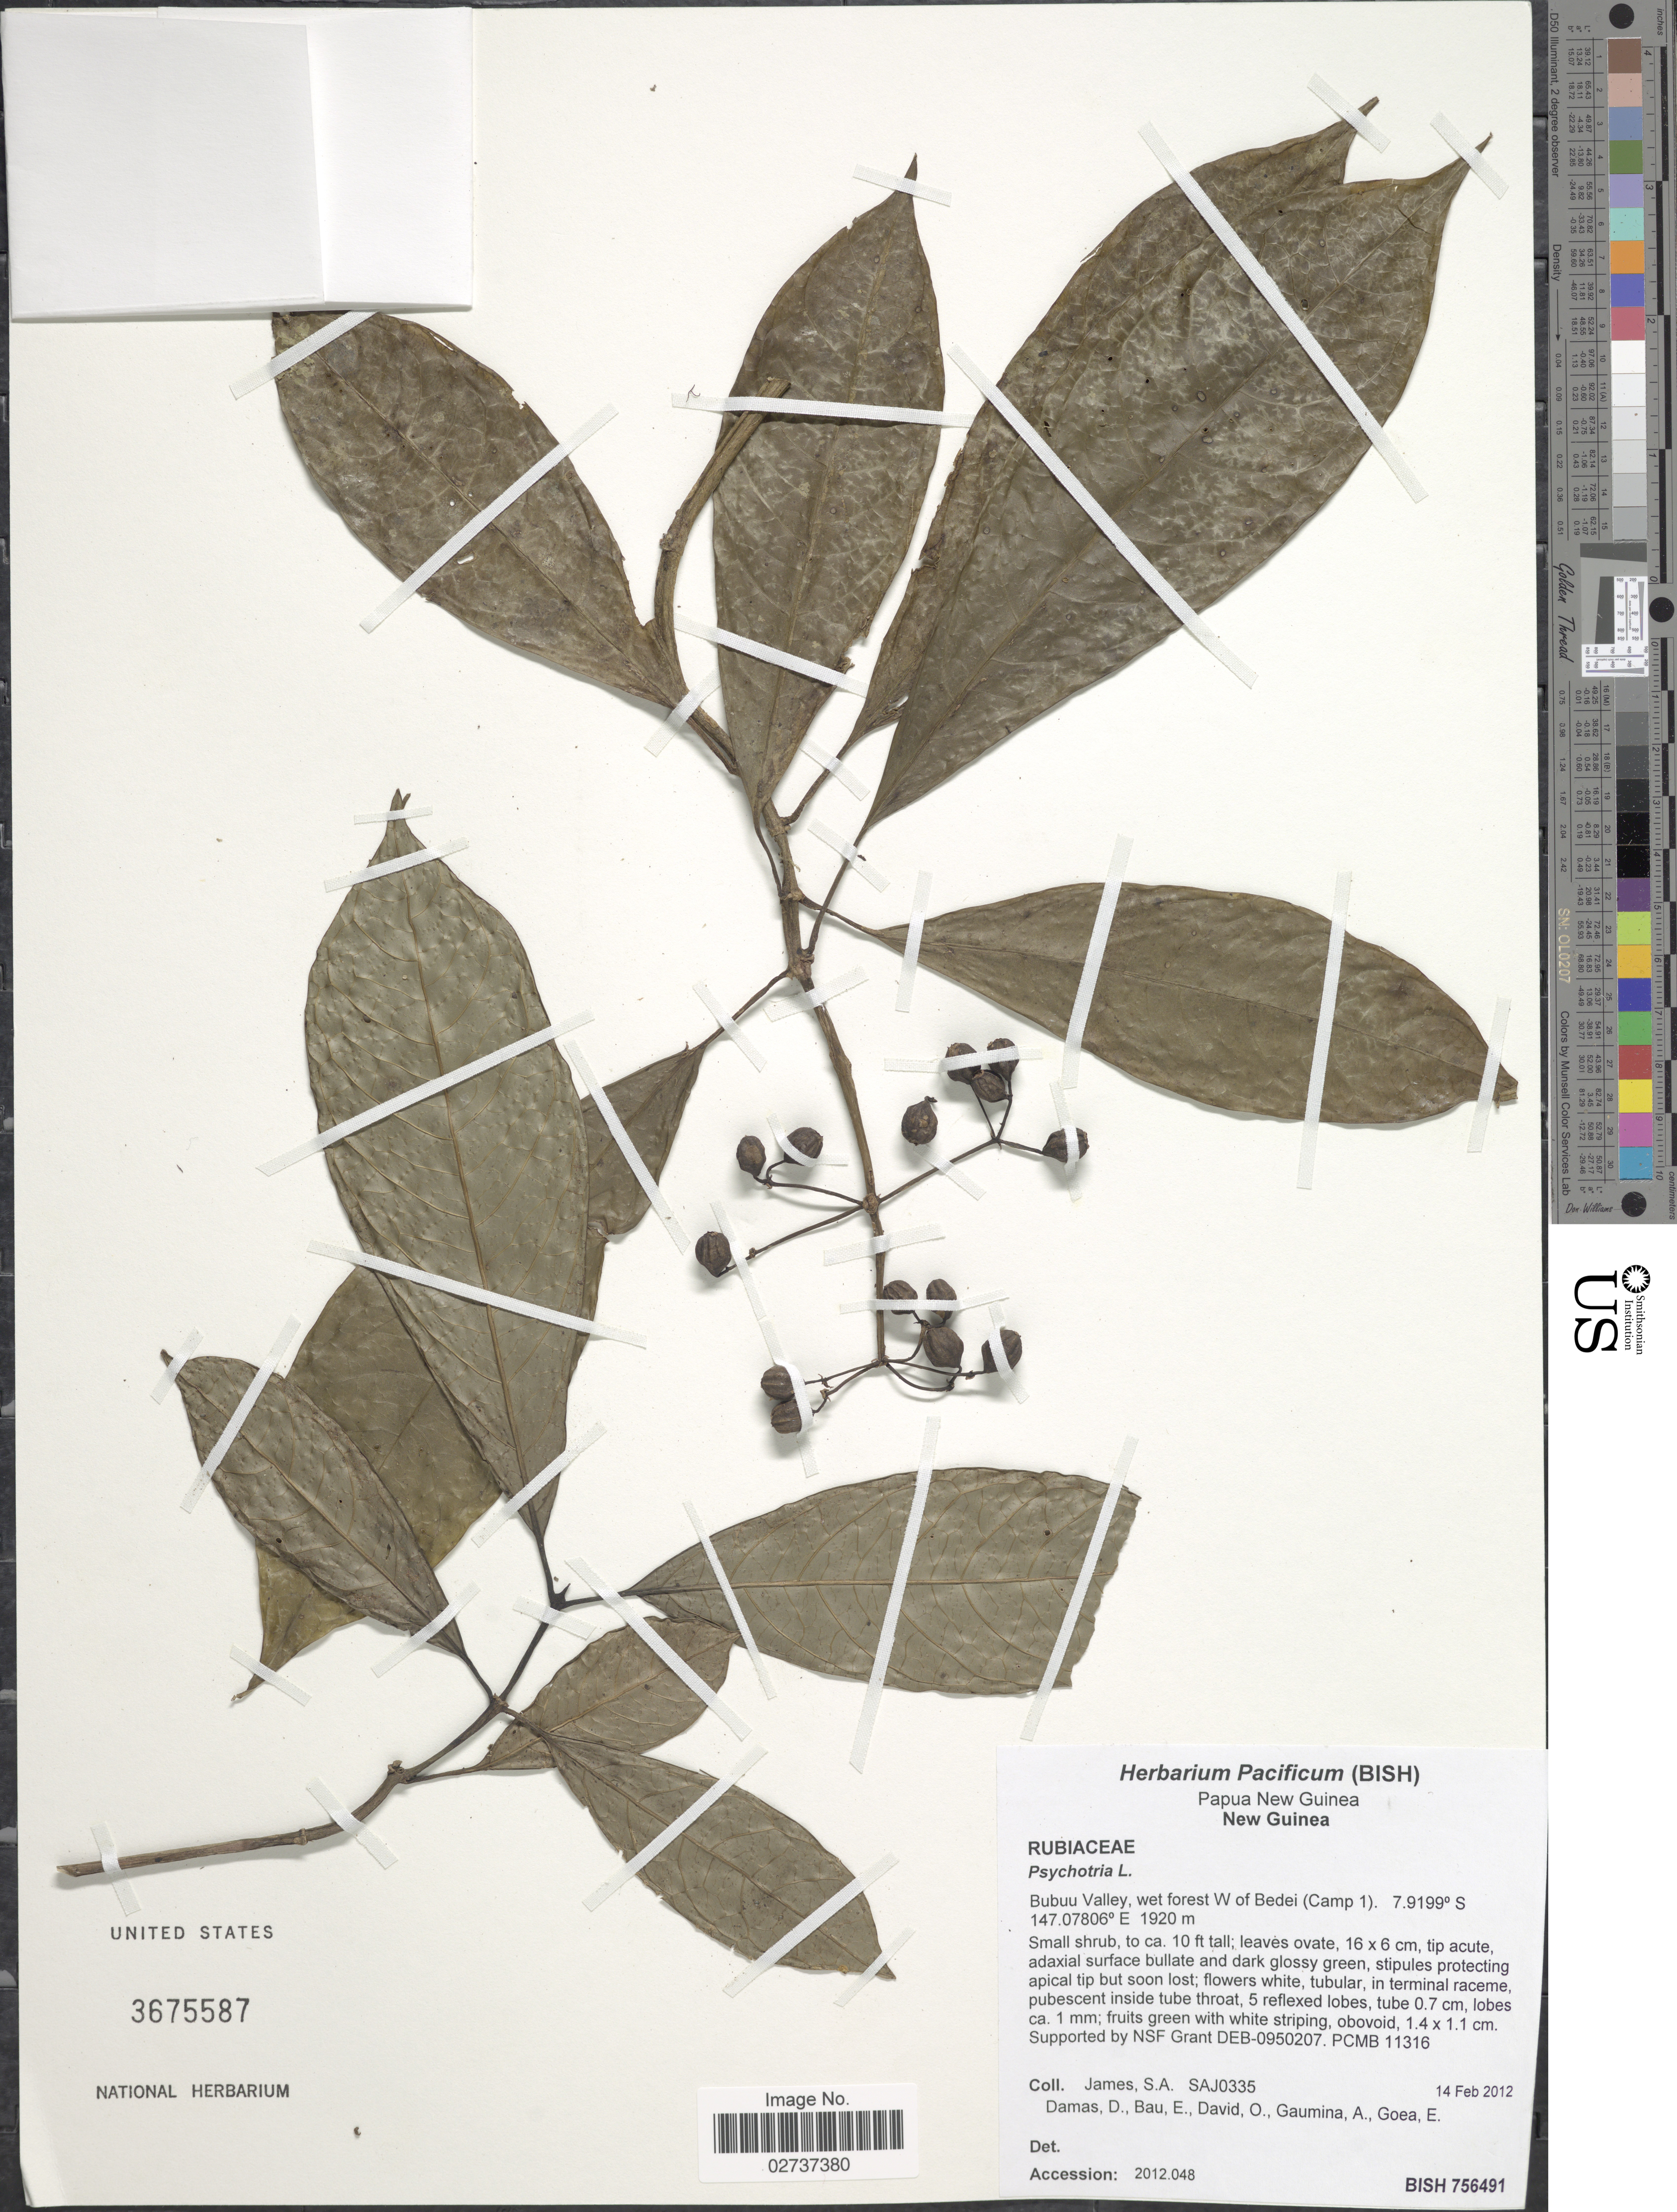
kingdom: Plantae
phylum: Tracheophyta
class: Magnoliopsida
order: Gentianales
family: Rubiaceae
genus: Psychotria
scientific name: Psychotria sp.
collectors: S. James, D. Damas, E. Bau, O. David & et al.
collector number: SAJ0335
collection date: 2012-02-14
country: Papua New Guinea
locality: New Guinea. Bubuu Valley, wet forest W of Bedei (Camp 1)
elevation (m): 1920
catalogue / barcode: US 3675587